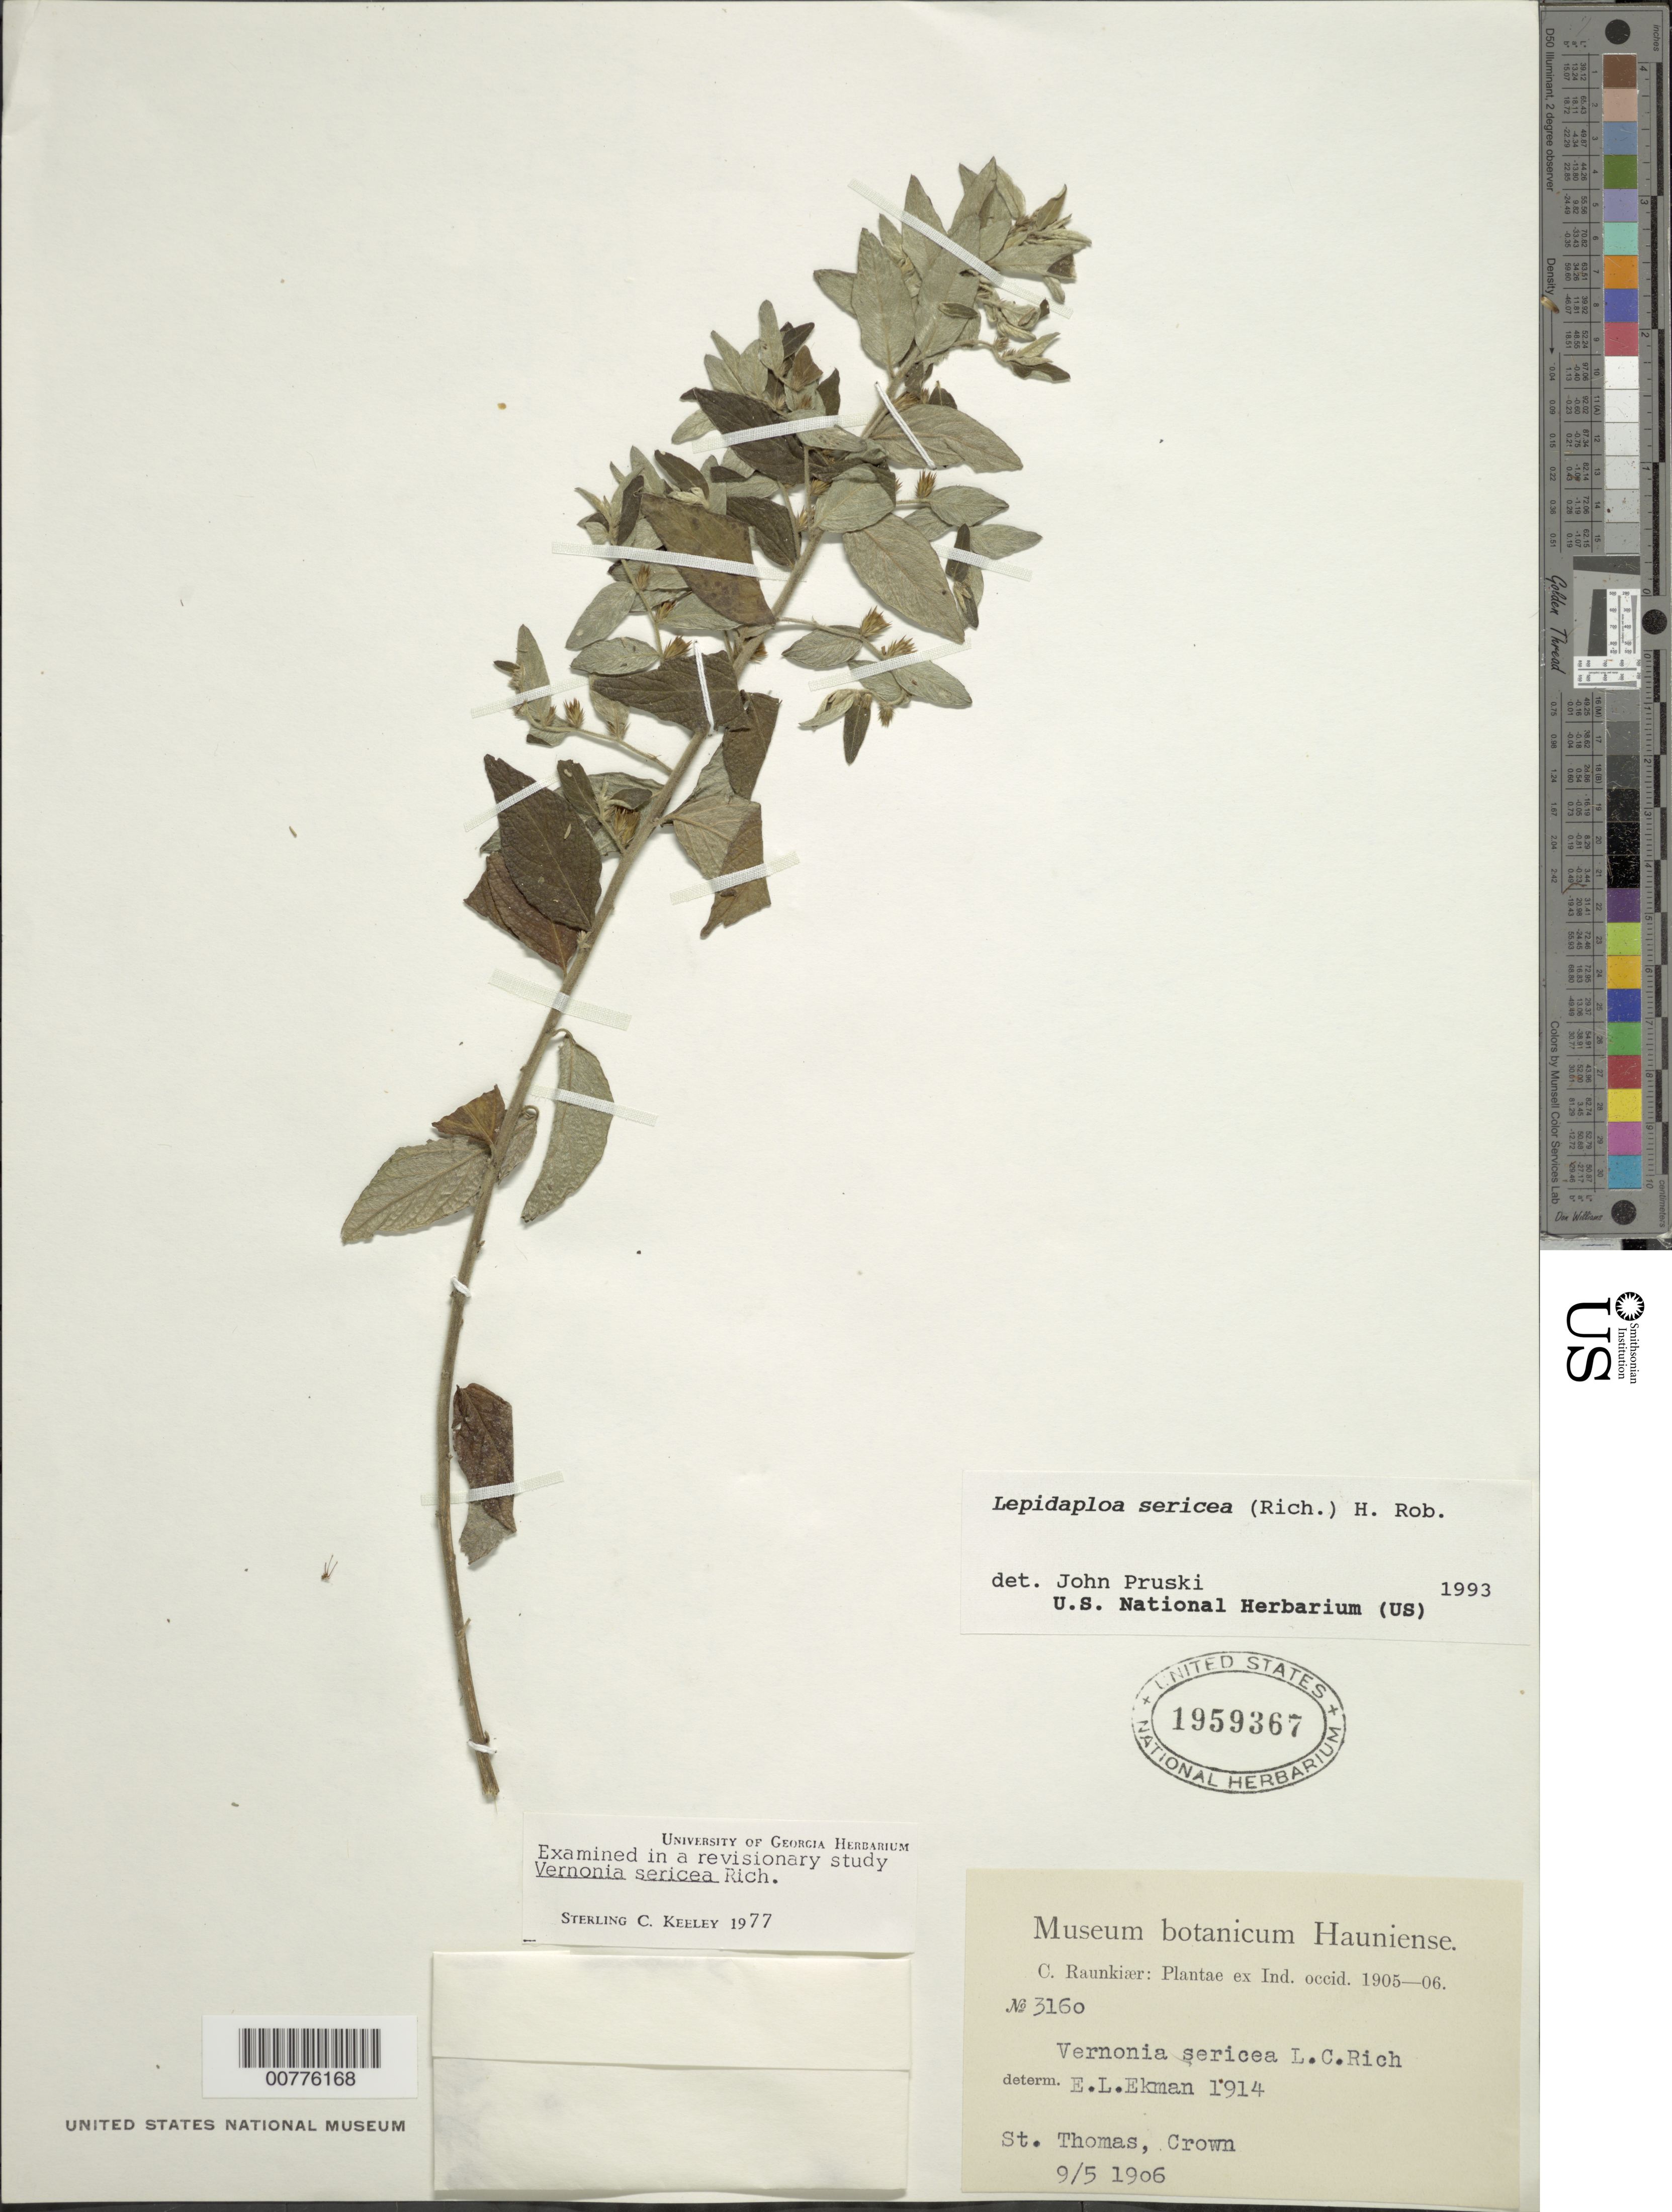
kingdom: Plantae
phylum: Tracheophyta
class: Magnoliopsida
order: Asterales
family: Asteraceae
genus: Lepidaploa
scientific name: Lepidaploa sericea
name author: (Rich.) H. Rob.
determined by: Pruski, J. F.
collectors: C. Raunkiær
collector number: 3160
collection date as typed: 09 May 1906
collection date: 1906-05-09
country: U.S. Virgin Islands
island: St. Thomas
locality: Crown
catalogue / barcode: US 1959367